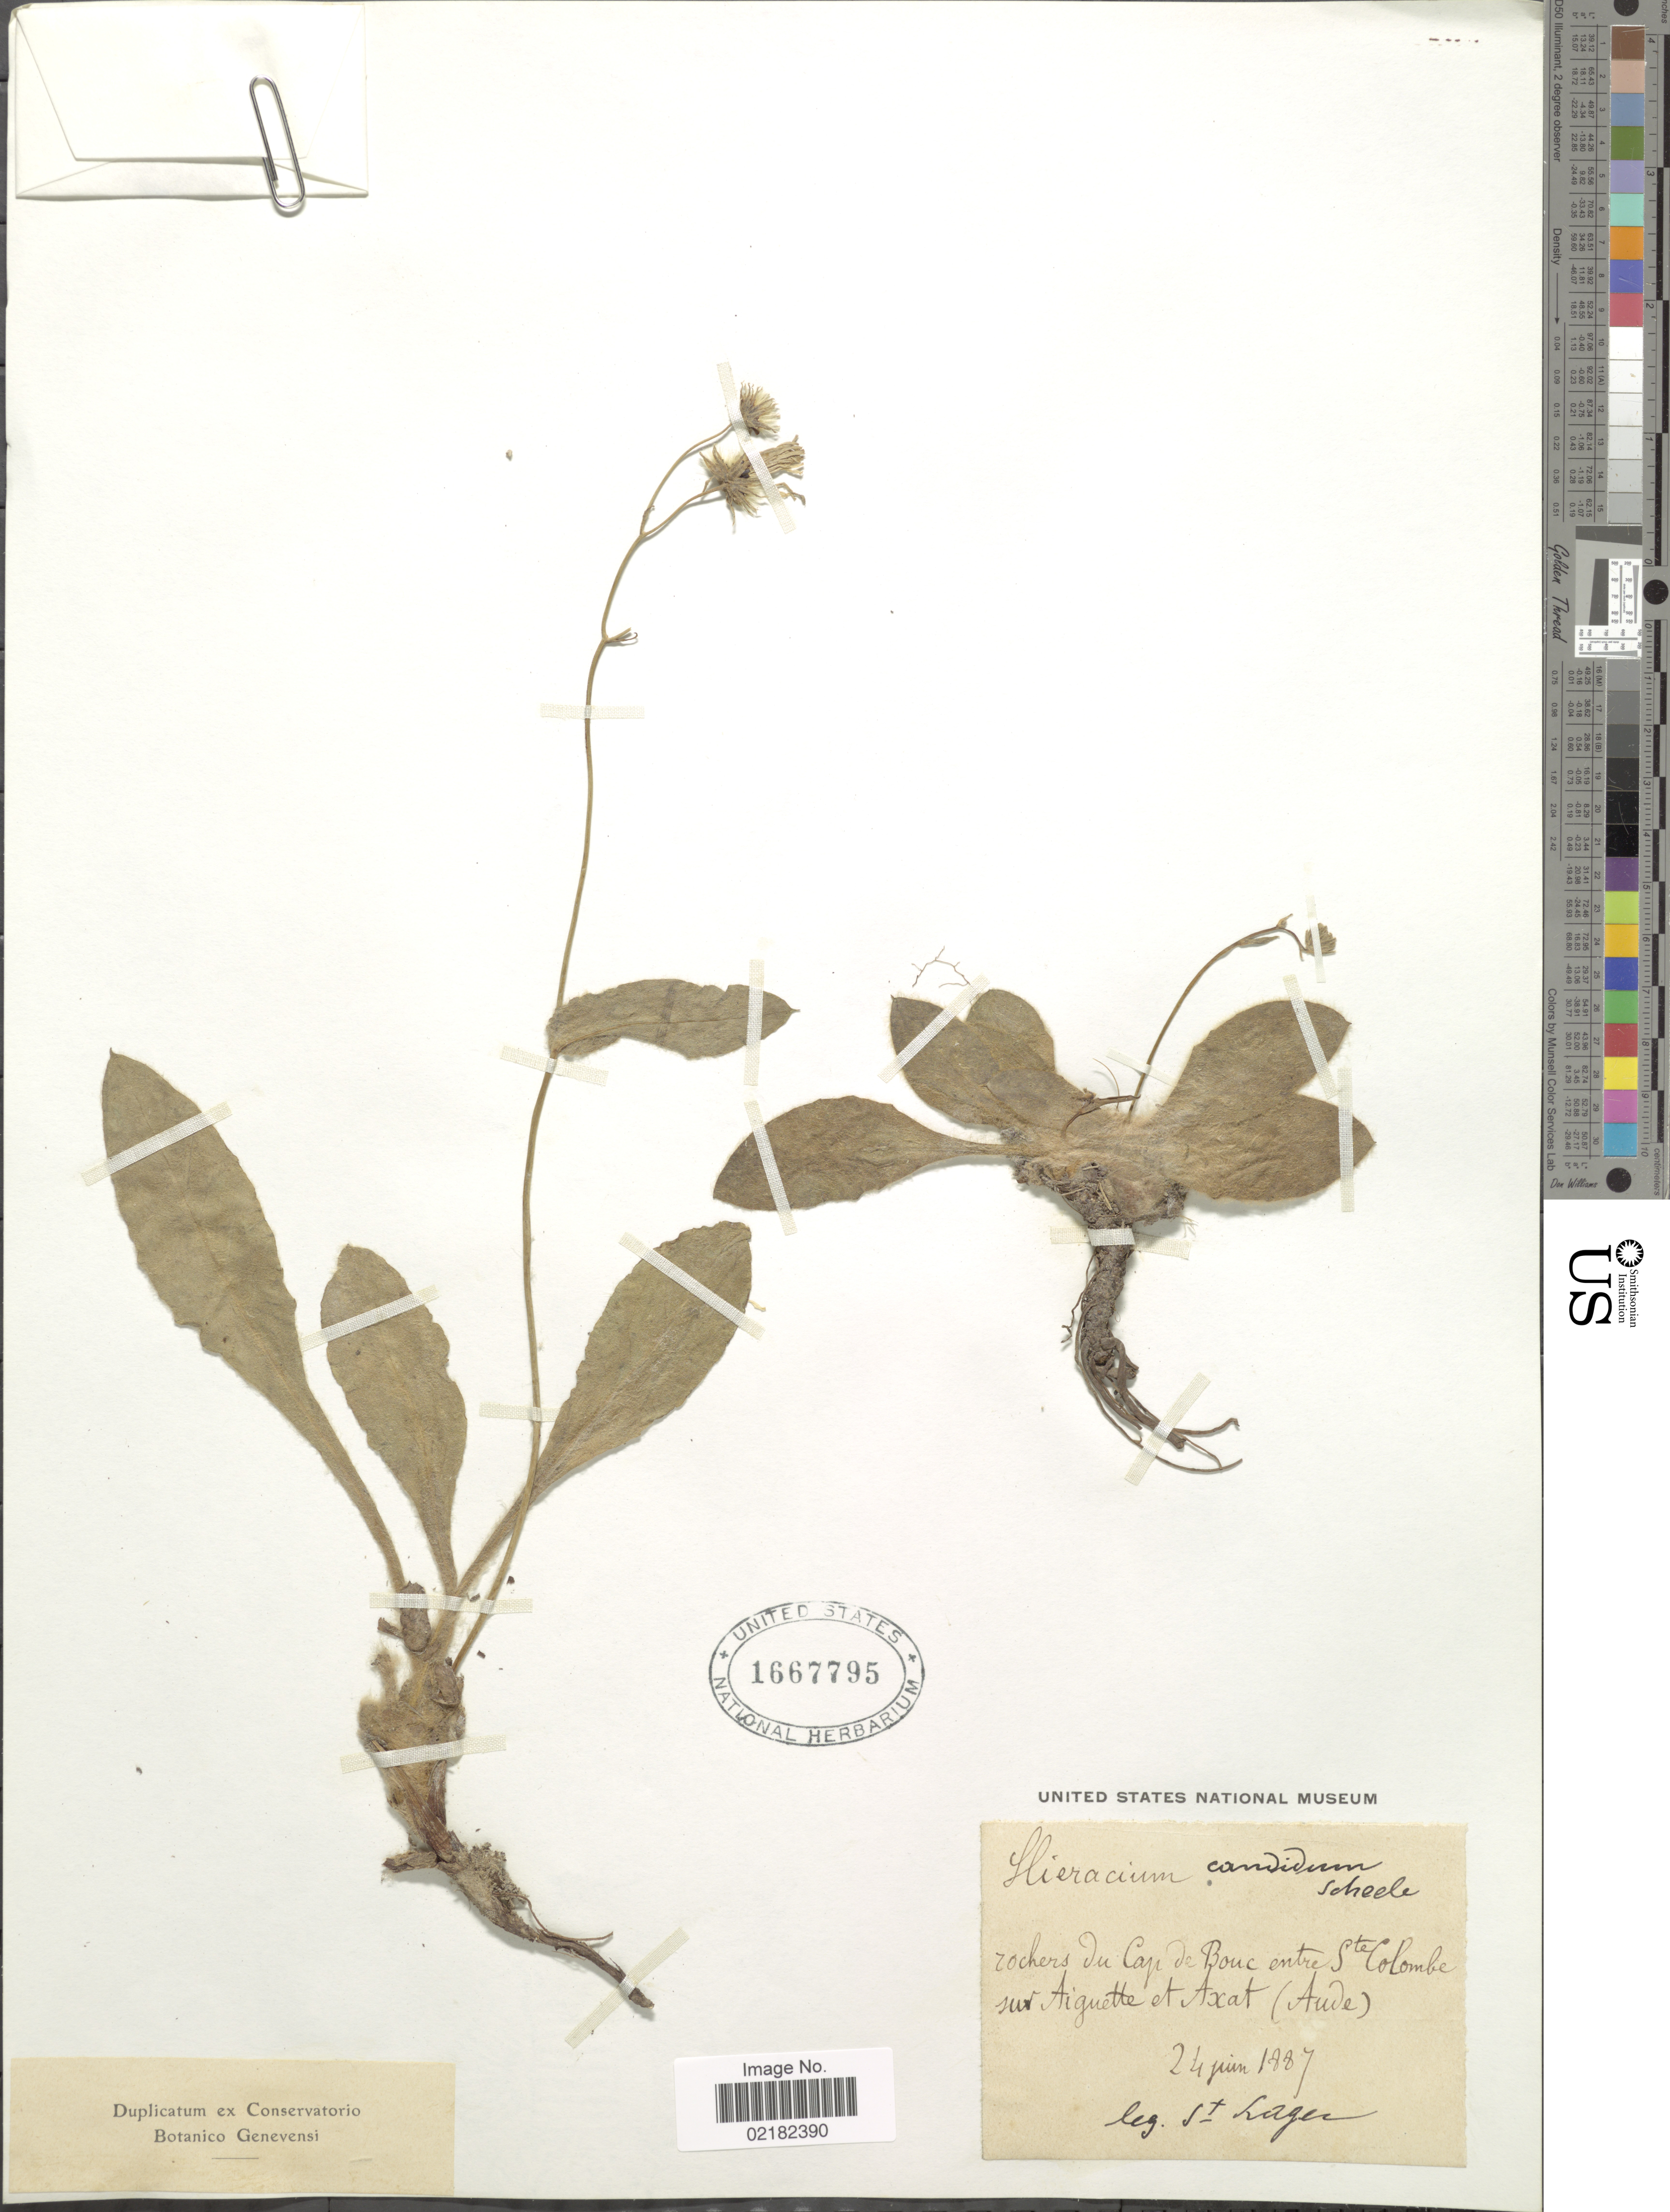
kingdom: Plantae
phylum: Tracheophyta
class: Magnoliopsida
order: Asterales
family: Asteraceae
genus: Hieracium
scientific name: Hieracium candidum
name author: Scheele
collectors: -. St. Lager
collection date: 1887-06-24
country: France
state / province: Occitanie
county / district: Aude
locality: Rochers du Cap de Bouc entre Ste Colombe sur Aiguette et Exat (Aude).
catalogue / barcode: US 1667795